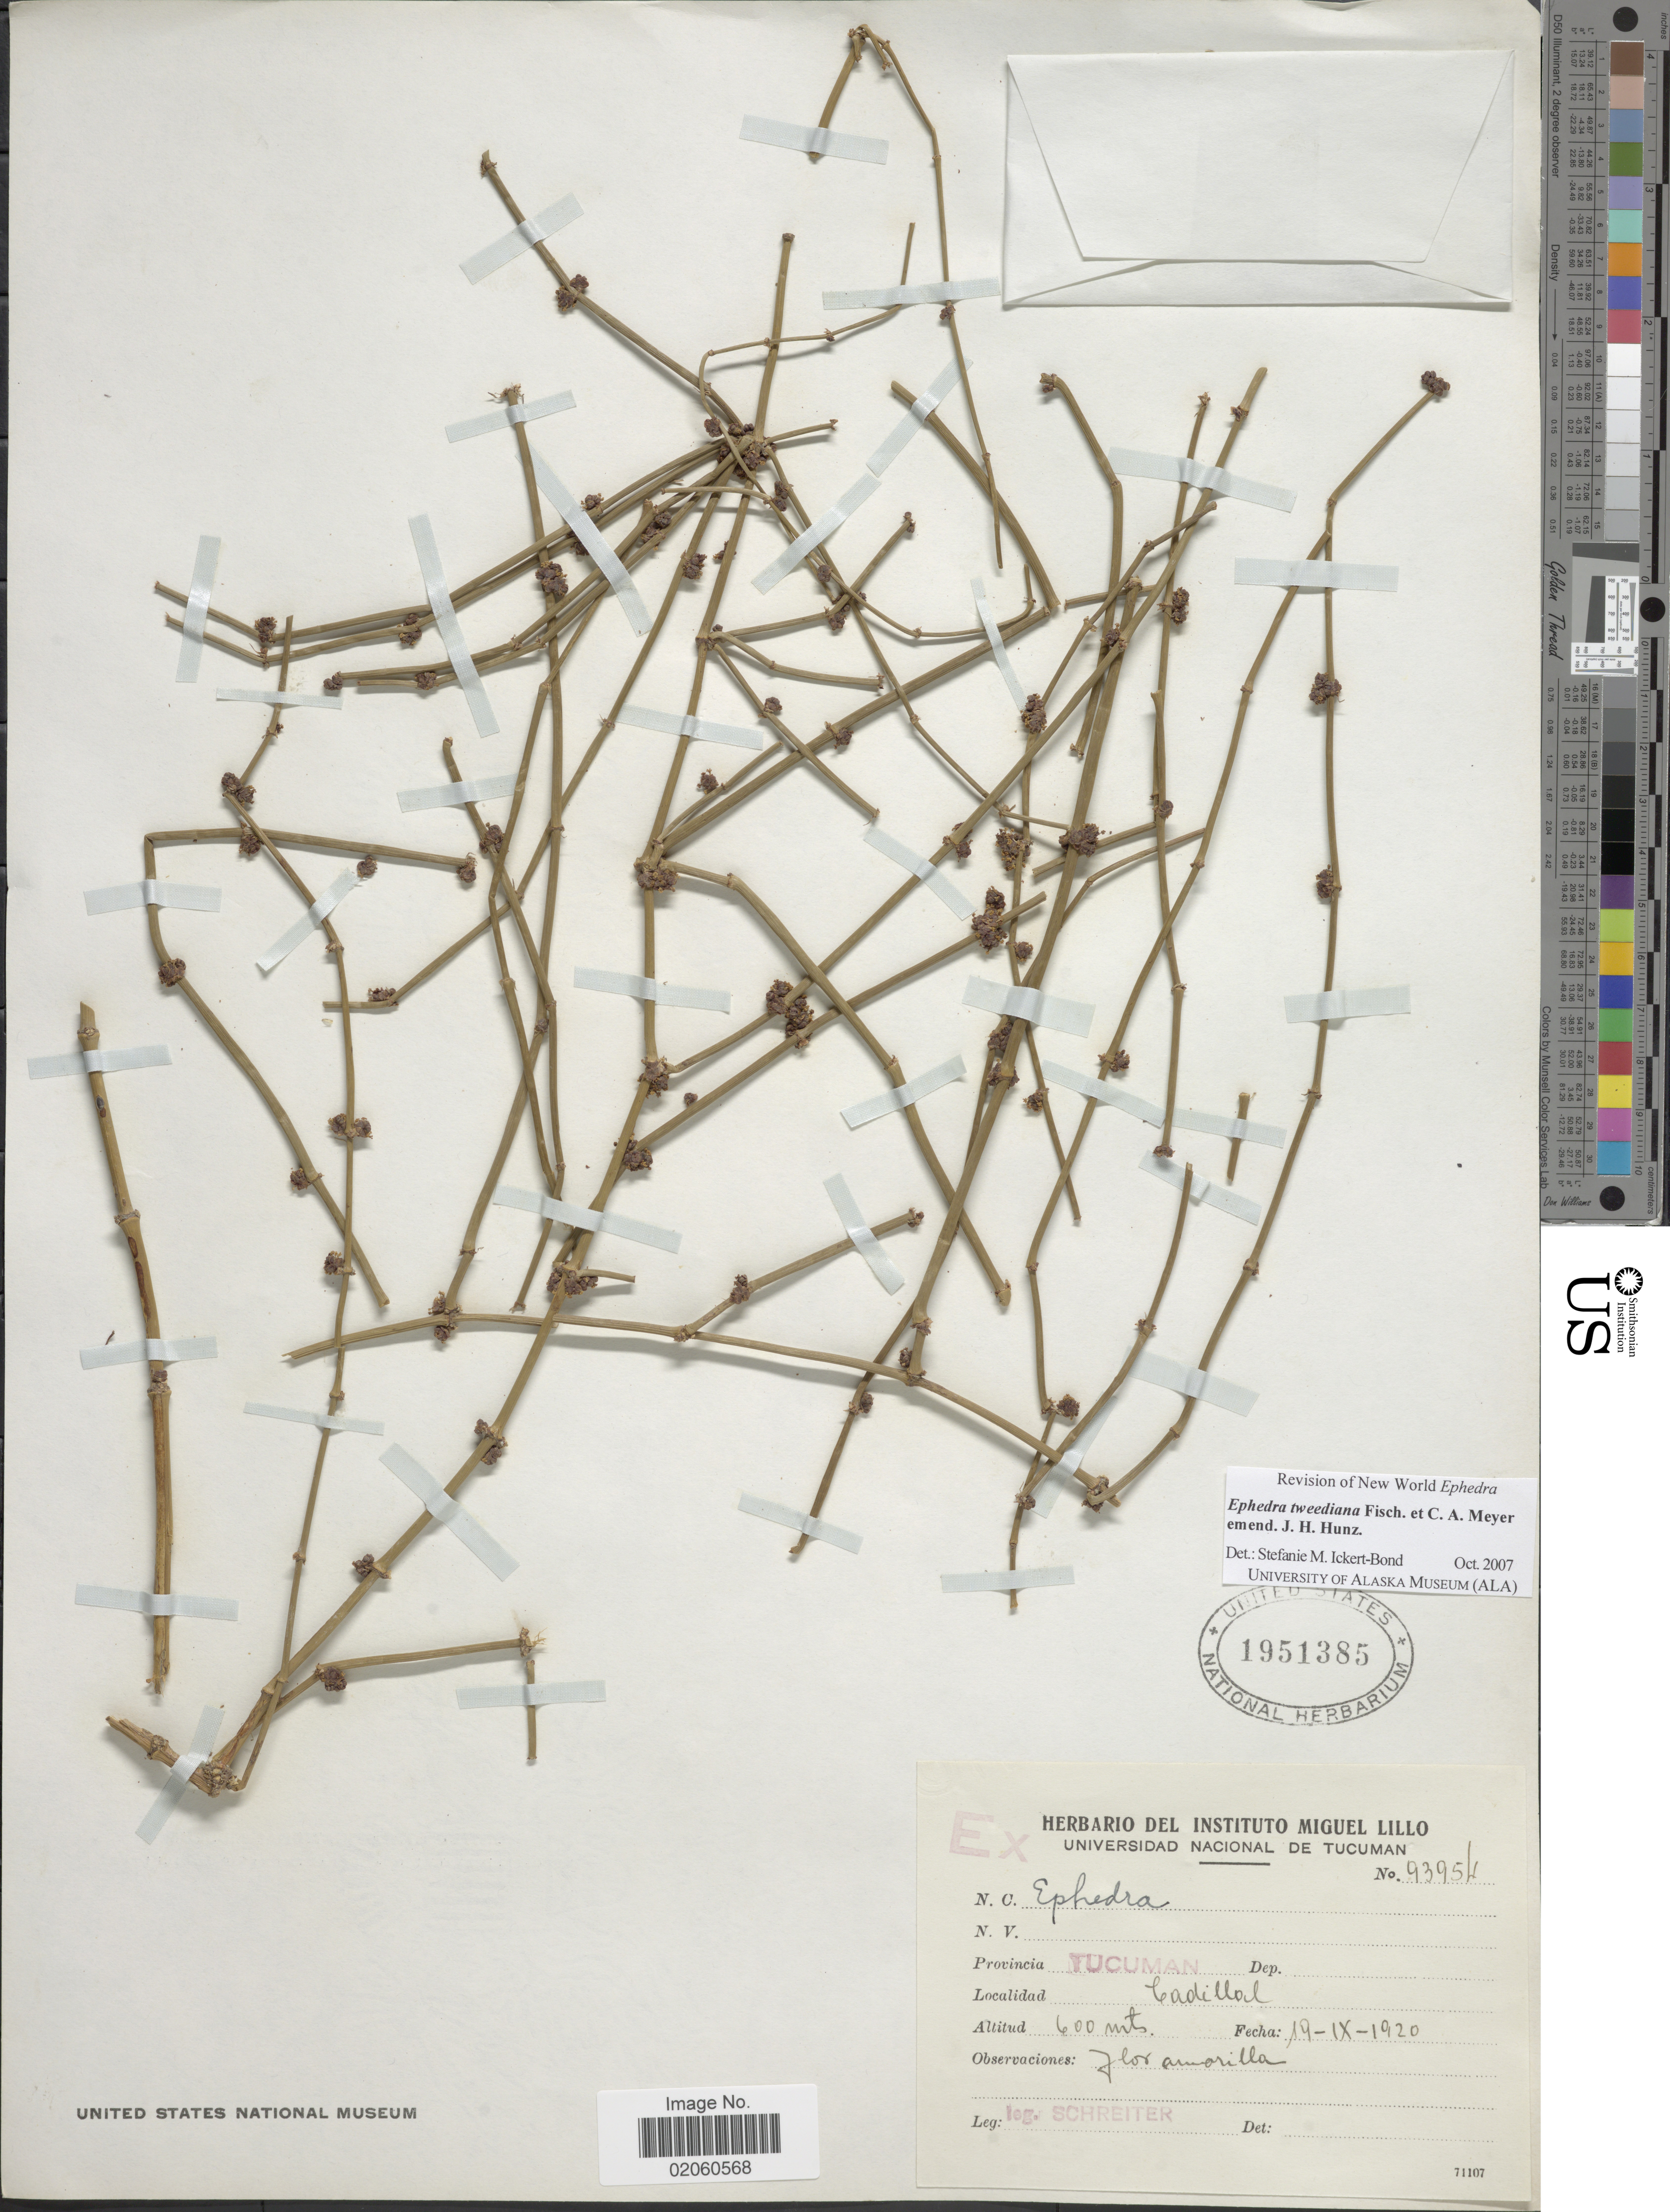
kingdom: Plantae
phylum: Tracheophyta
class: Gnetopsida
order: Ephedrales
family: Ephedraceae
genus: Ephedra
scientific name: Ephedra tweediana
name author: Fisch. & C.A. Mey.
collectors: -. Schreiter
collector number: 93954*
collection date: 1920-09-19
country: Argentina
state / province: Tucuman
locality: Cadillal.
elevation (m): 600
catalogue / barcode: US 1951385